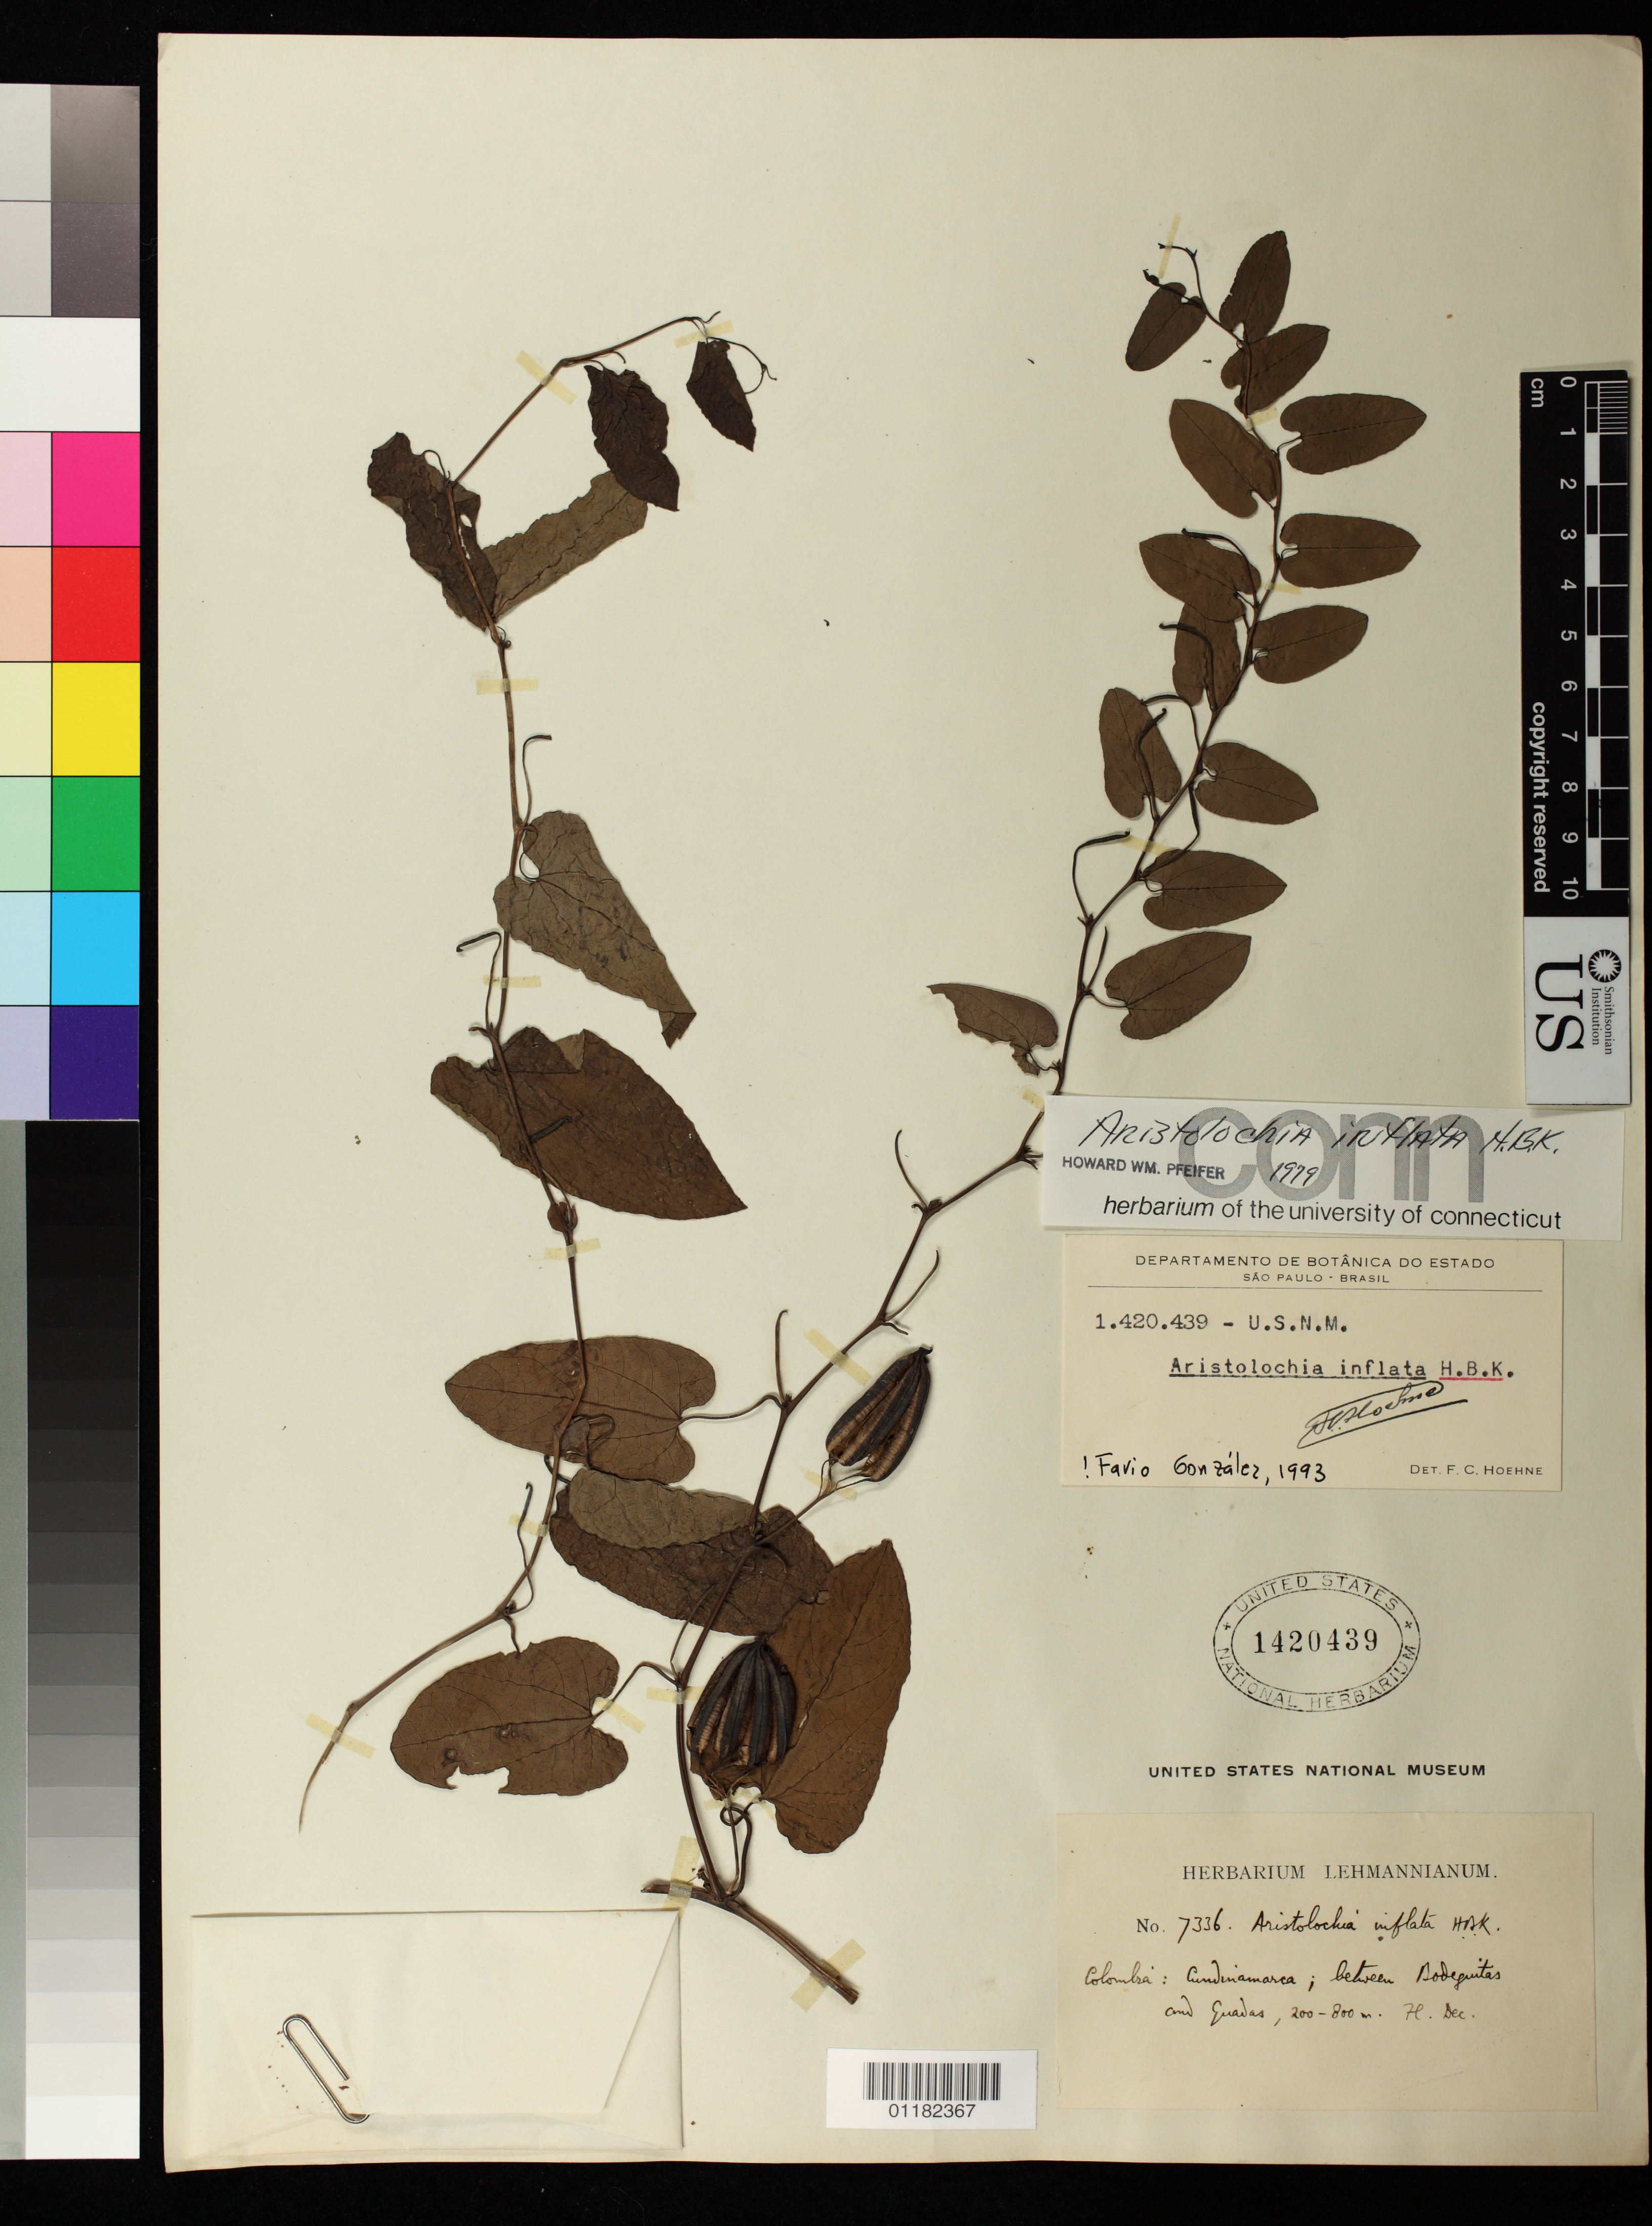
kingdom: Plantae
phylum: Tracheophyta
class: Magnoliopsida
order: Piperales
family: Aristolochiaceae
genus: Aristolochia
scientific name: Aristolochia inflata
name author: Kunth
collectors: F. C. Lehmann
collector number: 7336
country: Colombia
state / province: Cundinamarca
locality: Between Bodequitas and Guaduas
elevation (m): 200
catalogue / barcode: US 1420439